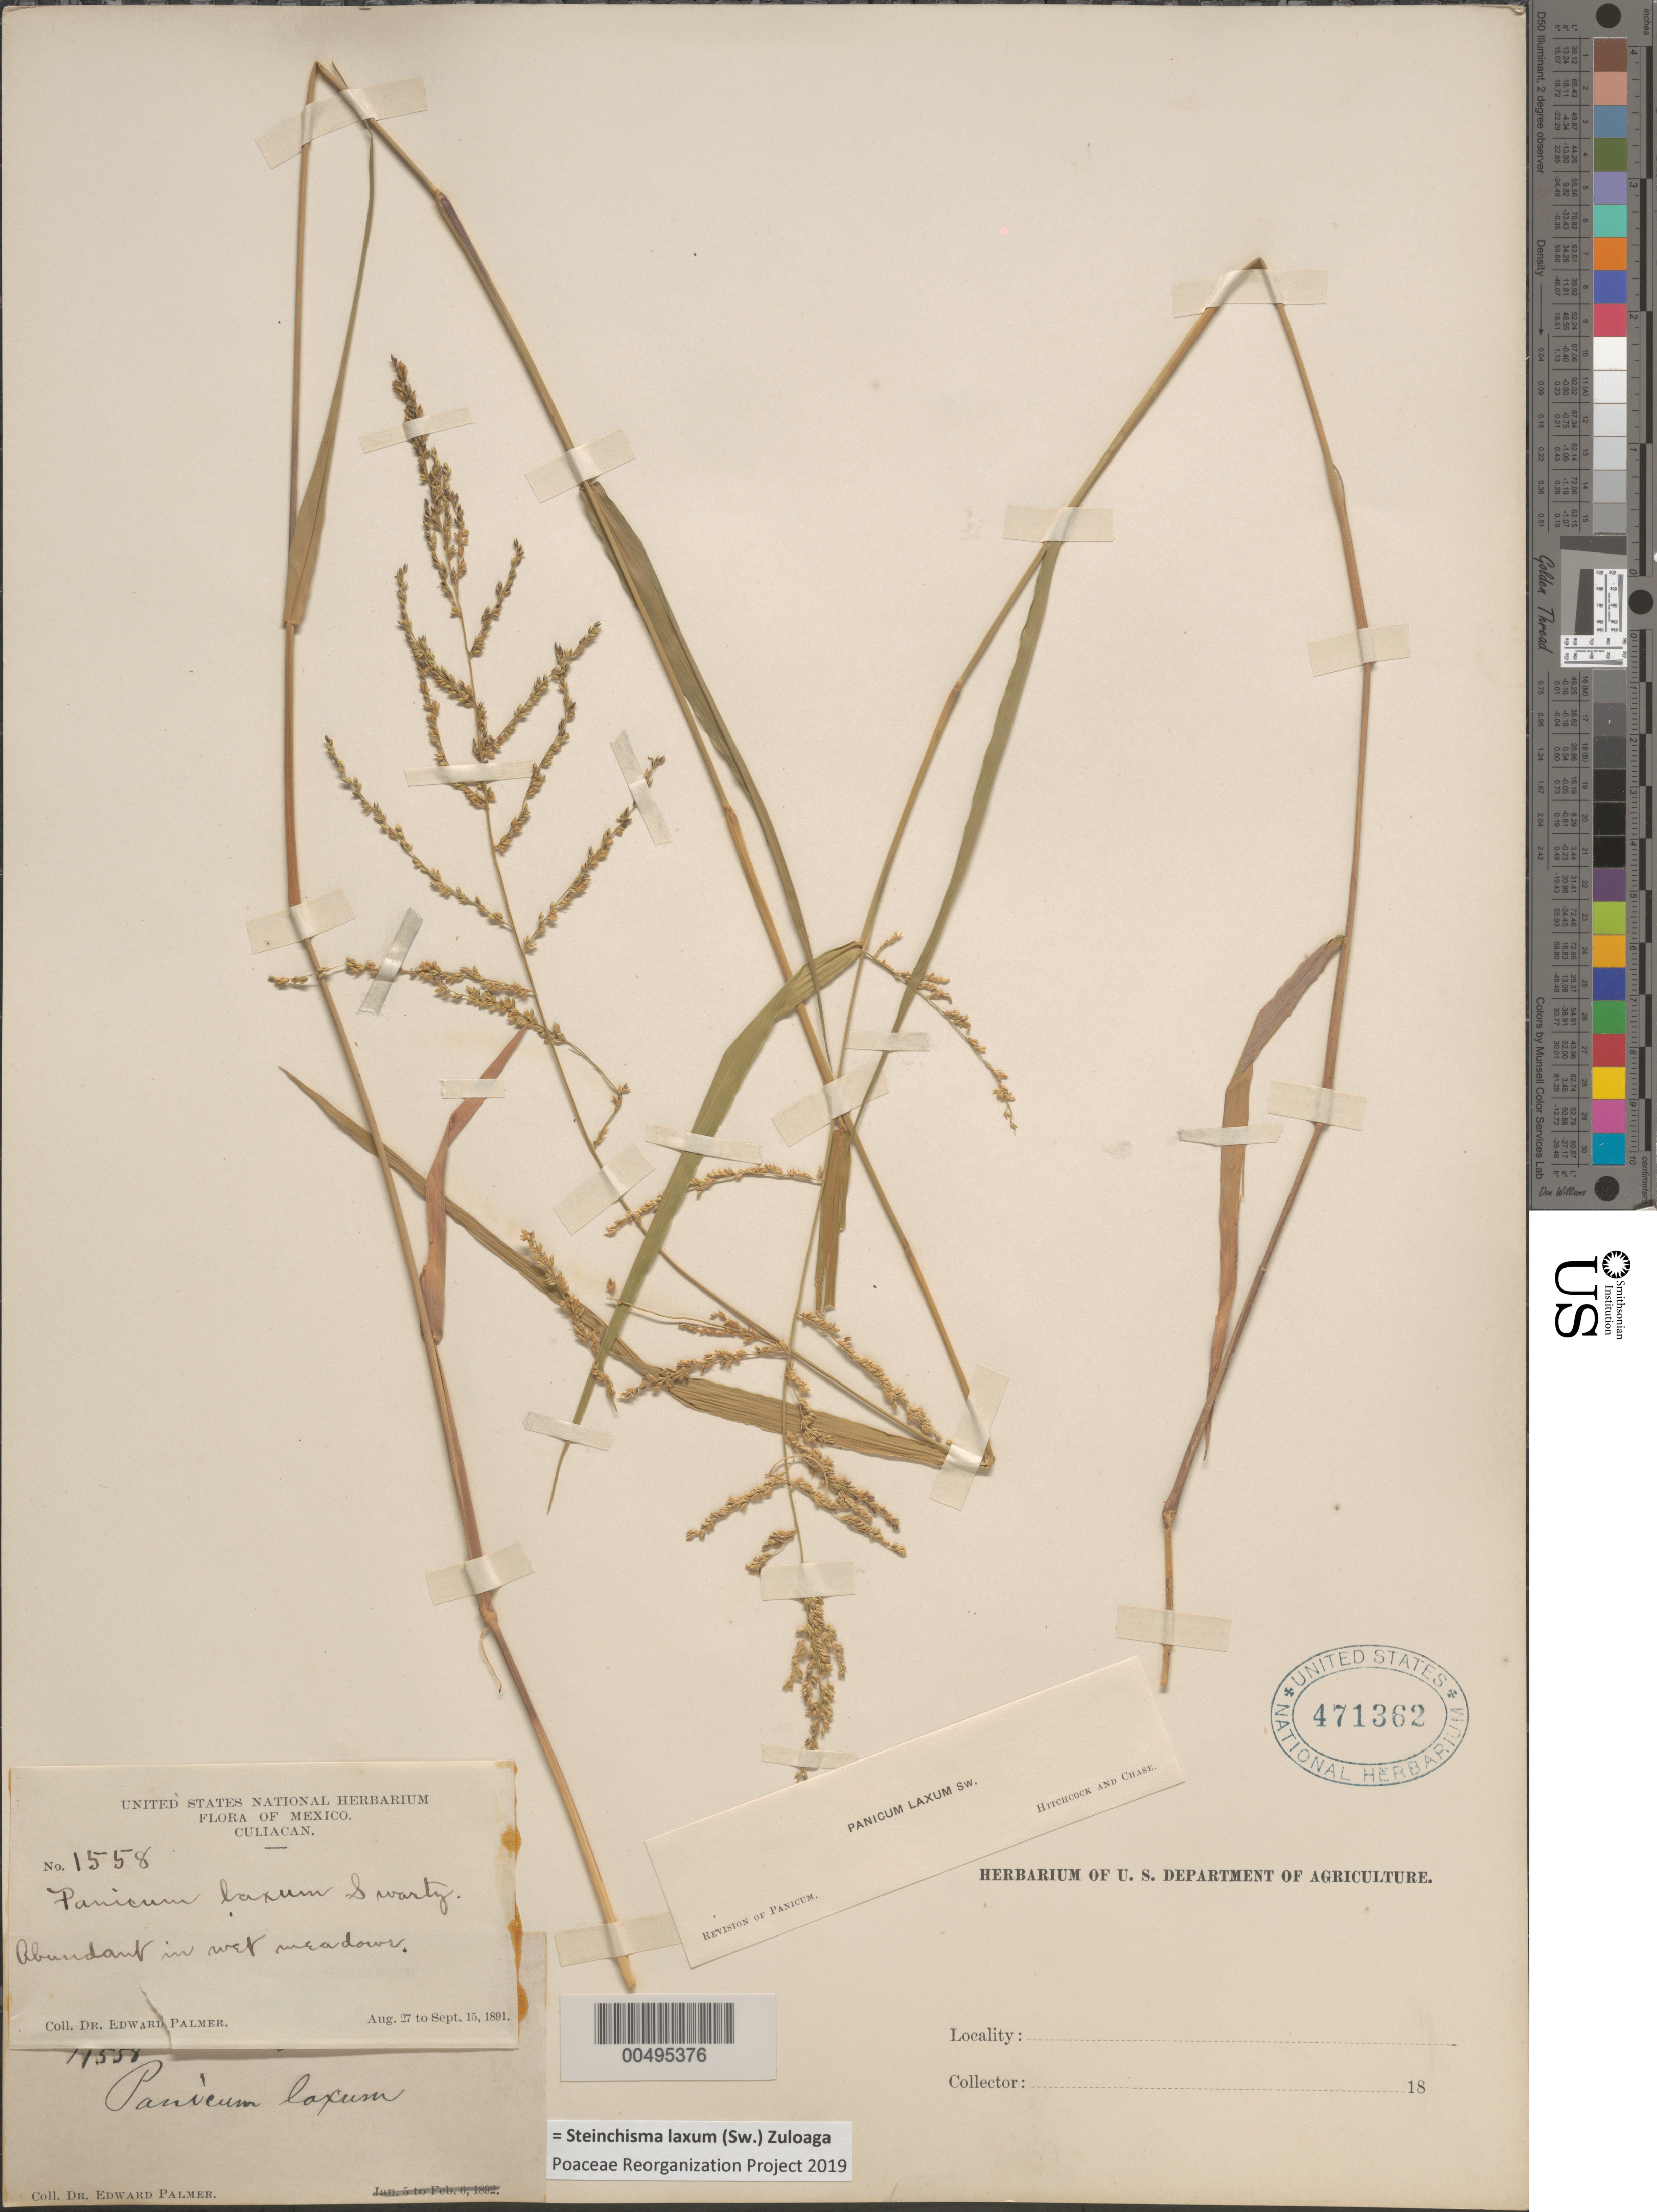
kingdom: Plantae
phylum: Tracheophyta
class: Liliopsida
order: Poales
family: Poaceae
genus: Panicum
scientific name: Panicum laxum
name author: Sw.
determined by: Hitchcock, A. S.; Chase, [M.] A.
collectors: E. Palmer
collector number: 1558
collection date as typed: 27 Aug 1891 to 15 Sep 1891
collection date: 1891-08-27/1891-09-15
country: Mexico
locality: Culiacan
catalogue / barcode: US 471362